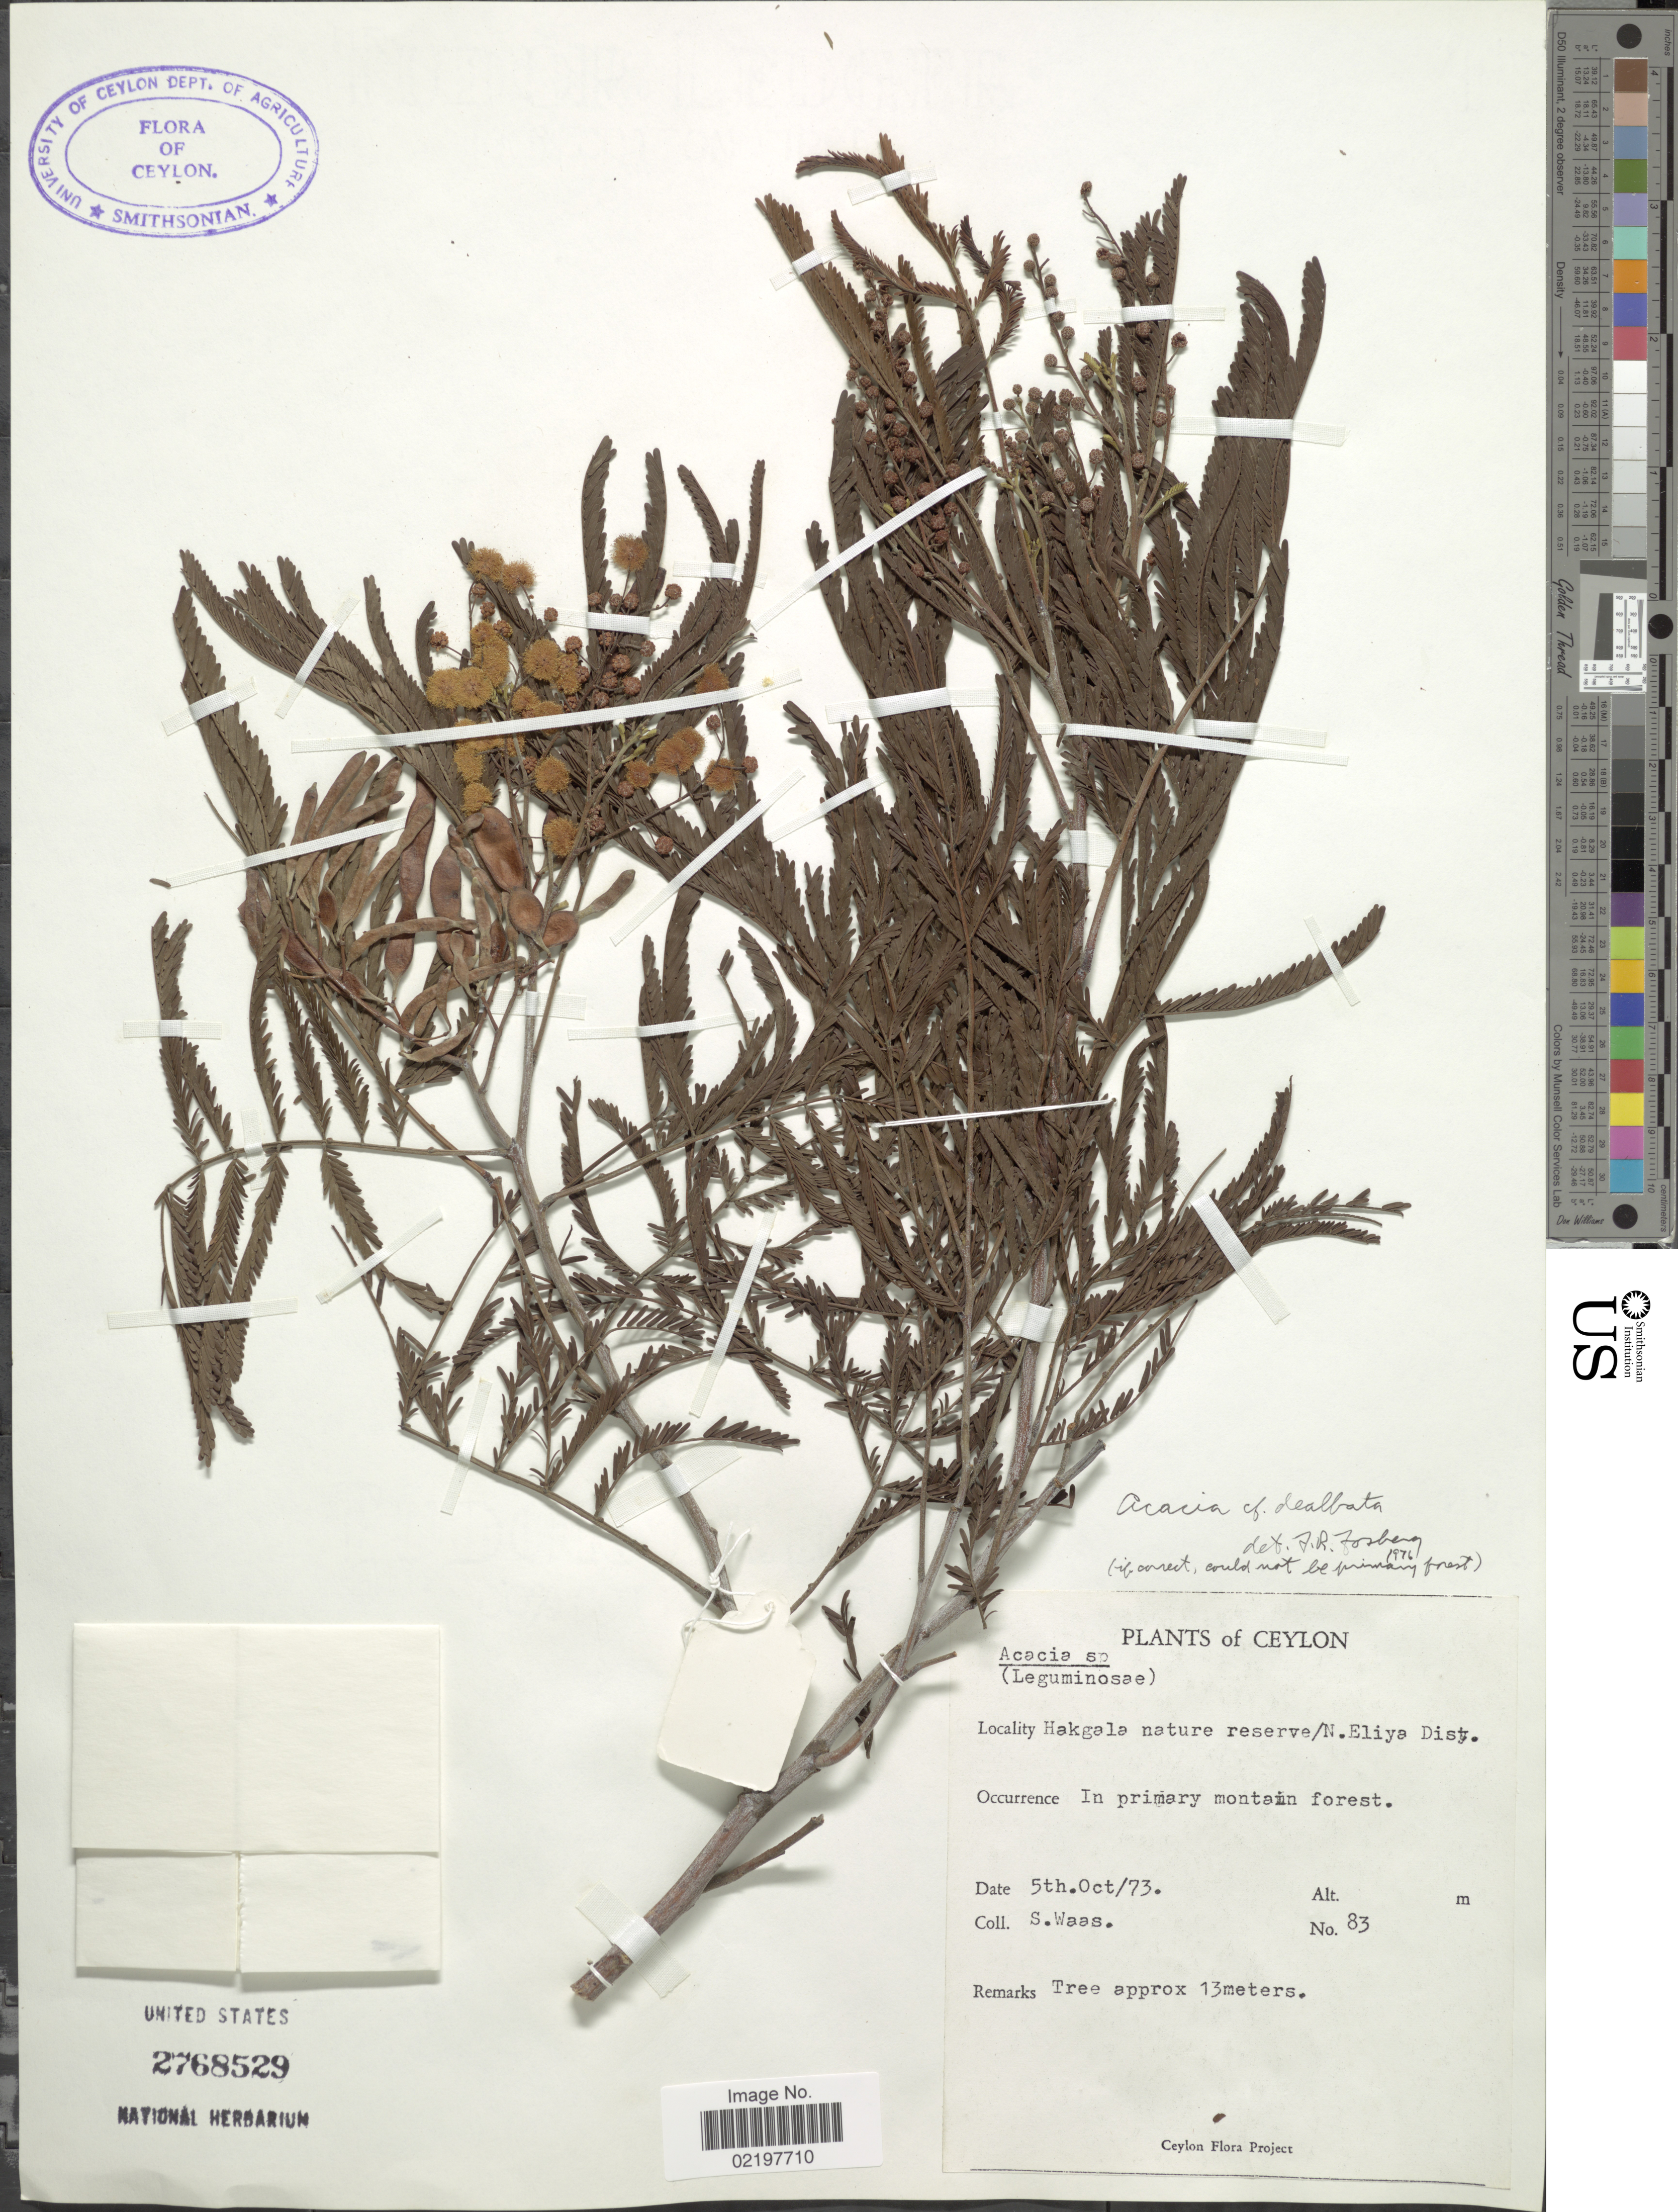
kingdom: Plantae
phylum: Tracheophyta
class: Magnoliopsida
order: Fabales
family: Fabaceae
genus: Acacia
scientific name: Acacia dealbata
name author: Link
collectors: S. Waas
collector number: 83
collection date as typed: Transcribed d/m/y: 5/10/73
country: Sri Lanka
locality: Hakgala nature reserve/N. Eliya Distr.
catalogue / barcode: US 2768529